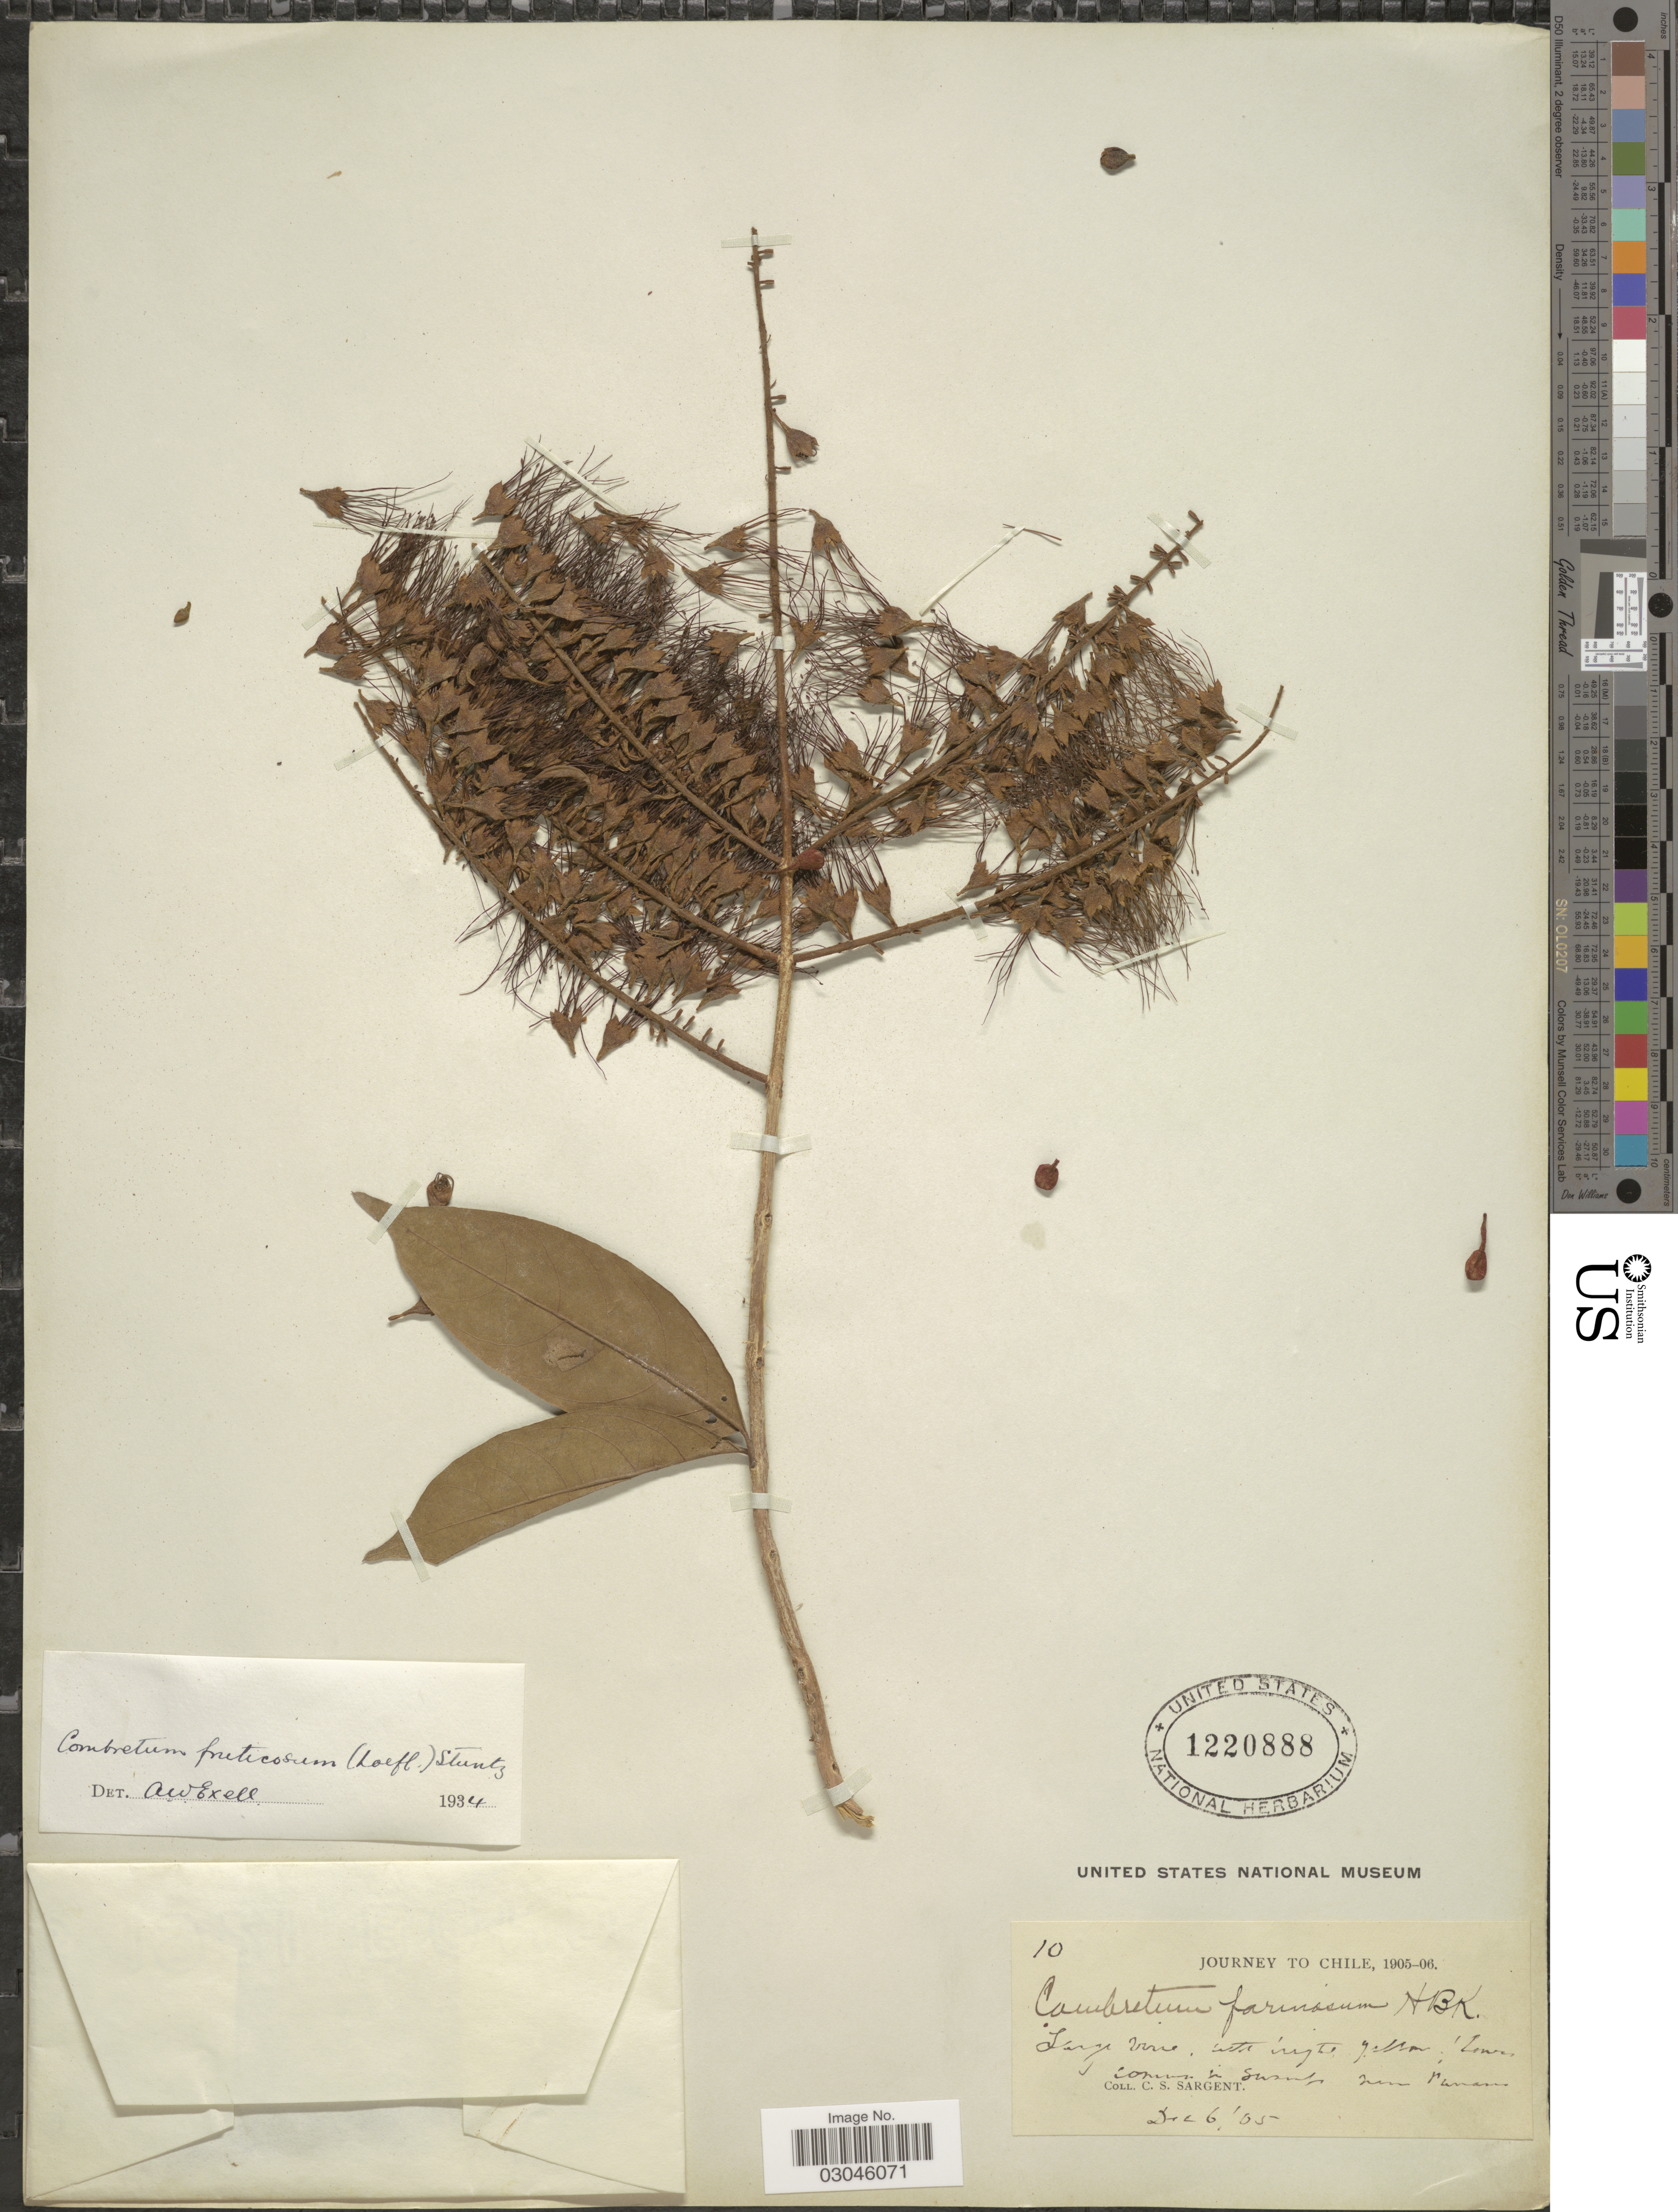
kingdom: Plantae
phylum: Tracheophyta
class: Magnoliopsida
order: Myrtales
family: Combretaceae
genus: Combretum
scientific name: Combretum fruticosum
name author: (Loefl.) Stuntz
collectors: C. S. Sargent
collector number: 10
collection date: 1905-12-06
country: Panama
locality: Comun in Susanta near Panama.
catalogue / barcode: US 1220888